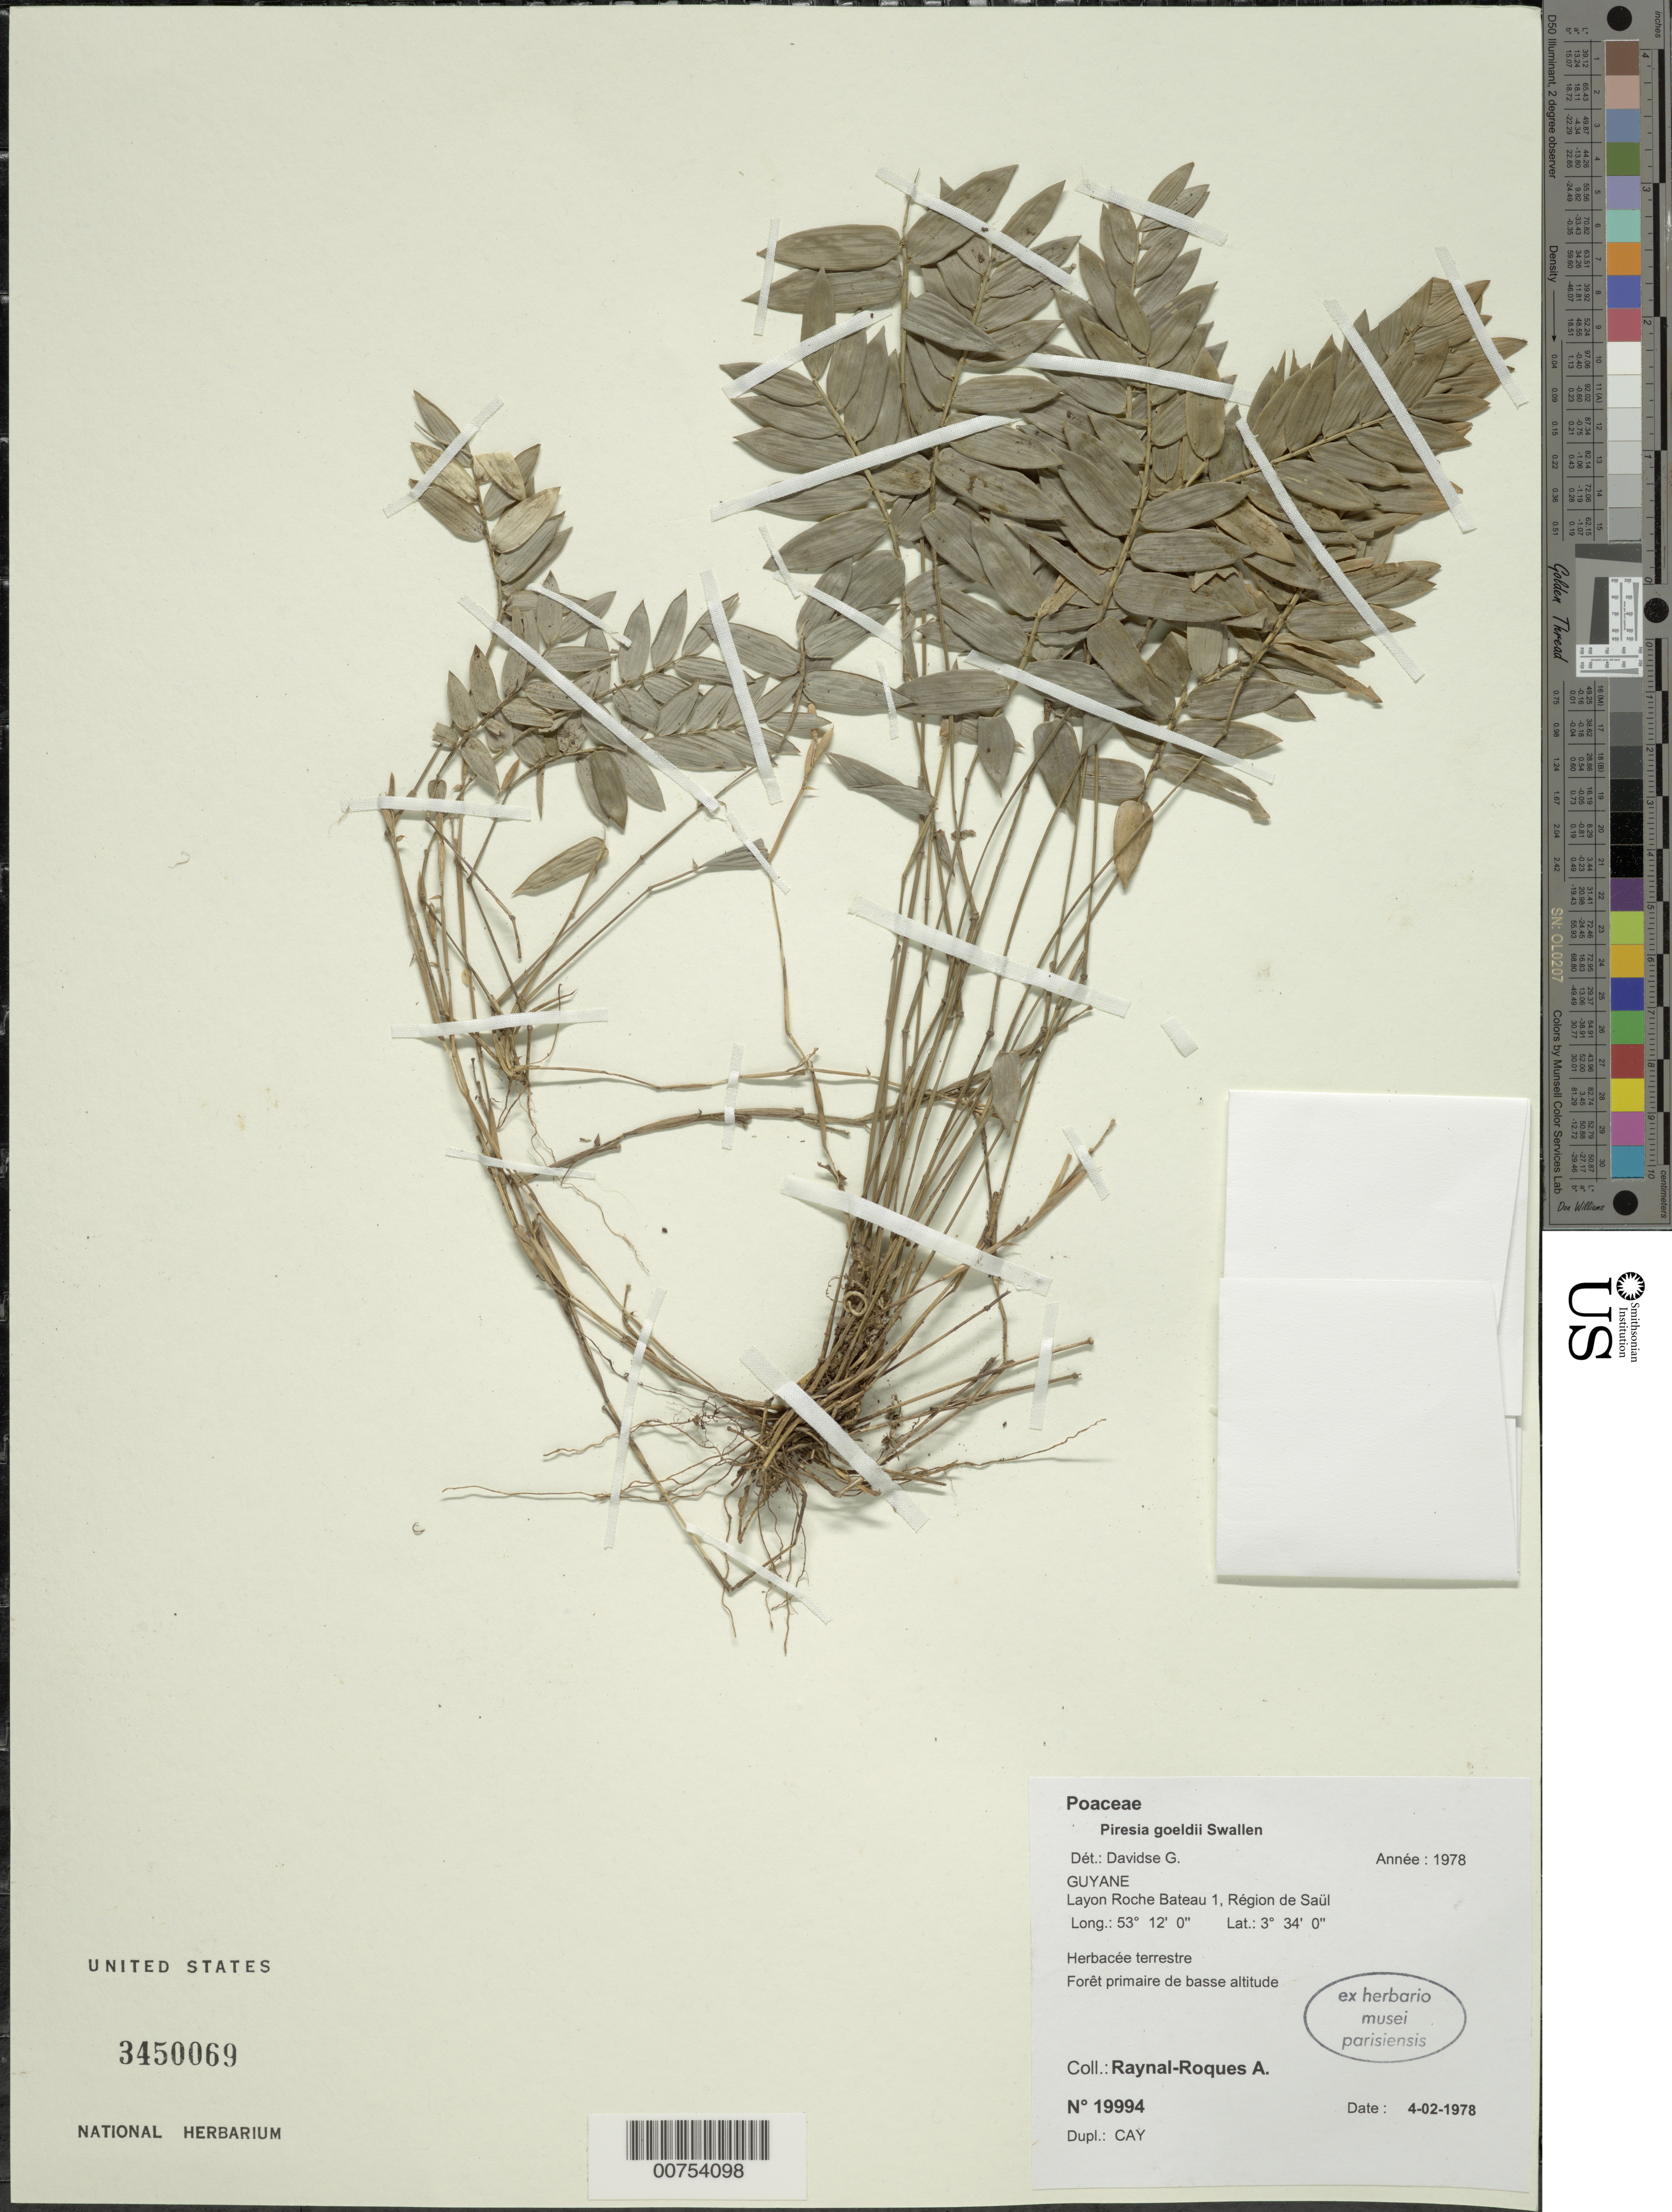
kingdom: Plantae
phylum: Tracheophyta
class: Liliopsida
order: Poales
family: Poaceae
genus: Piresia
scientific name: Piresia goeldii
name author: Swallen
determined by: Davidse, Gerrit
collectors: A. M. Raynal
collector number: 19994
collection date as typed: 4-Feb-78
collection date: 1978-02-04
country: French Guiana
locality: Saül, Roche Bateau 1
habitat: Low primary forest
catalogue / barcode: US 3450069